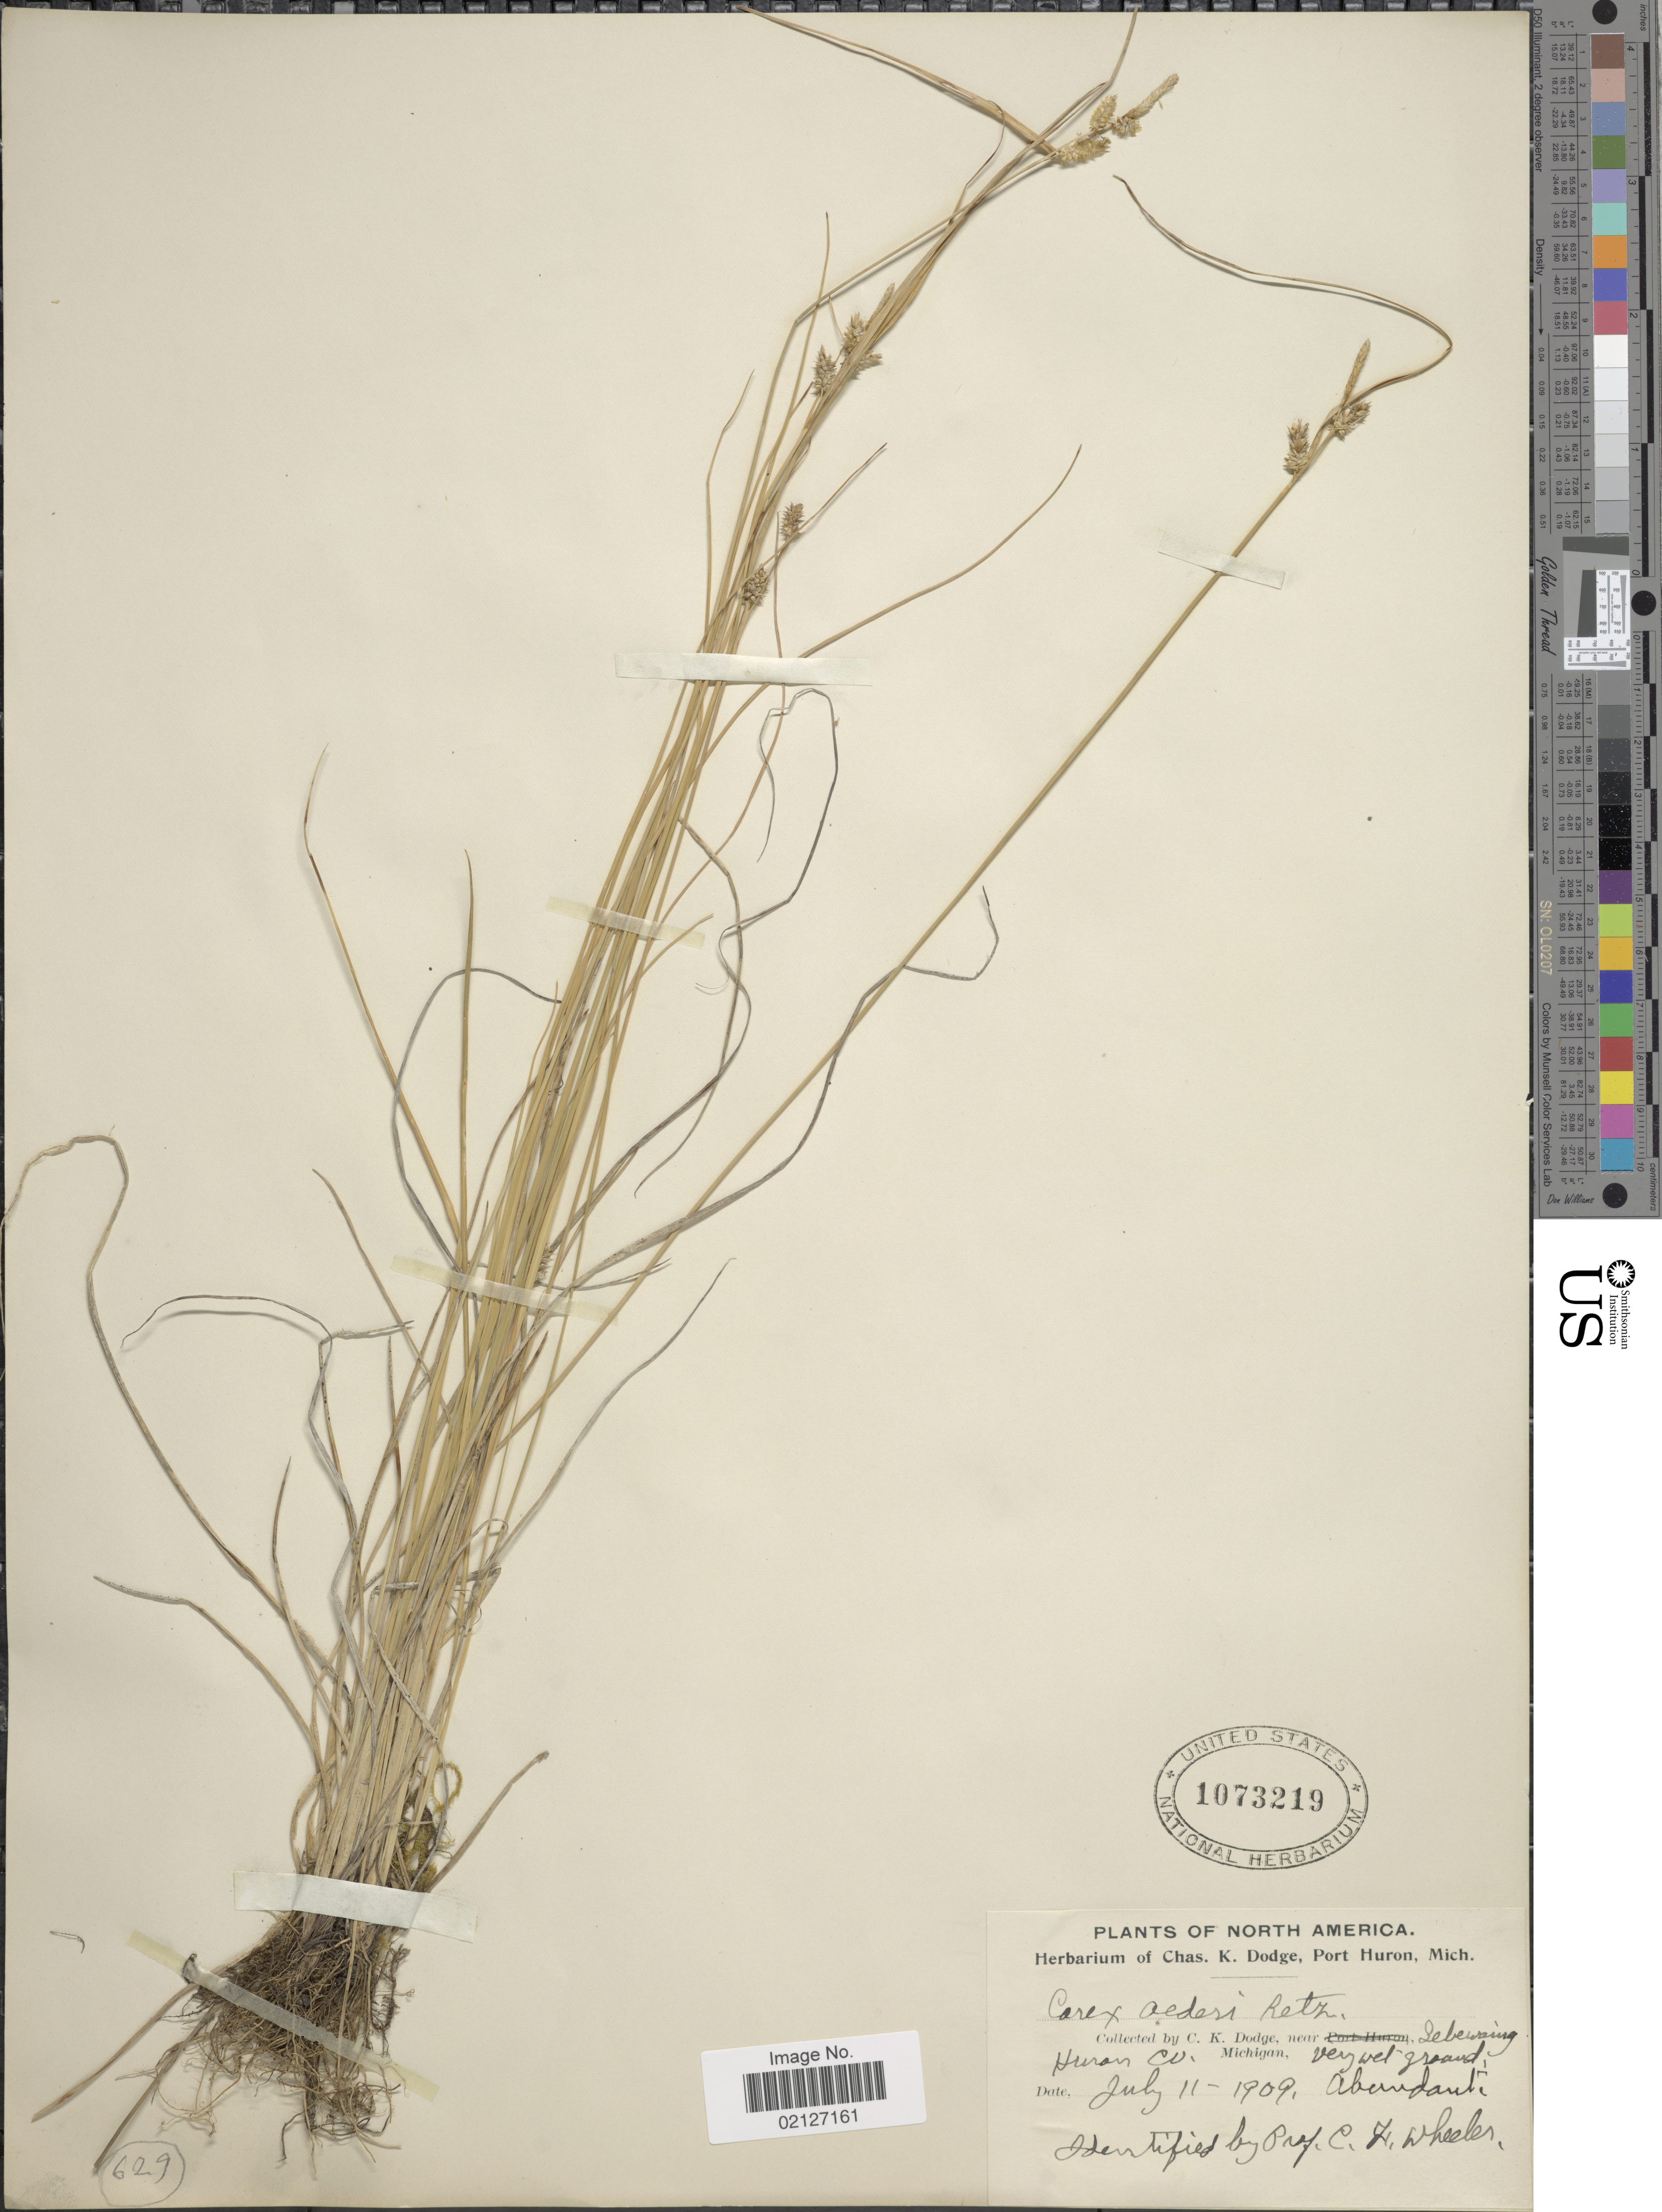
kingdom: Plantae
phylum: Tracheophyta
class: Liliopsida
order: Poales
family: Cyperaceae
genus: Carex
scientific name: Carex oederi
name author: Retz.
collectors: C. Dodge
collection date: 1909-07-11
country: United States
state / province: Michigan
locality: Near Sebewaing, Huron Co., very wet ground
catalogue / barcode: US 1073219